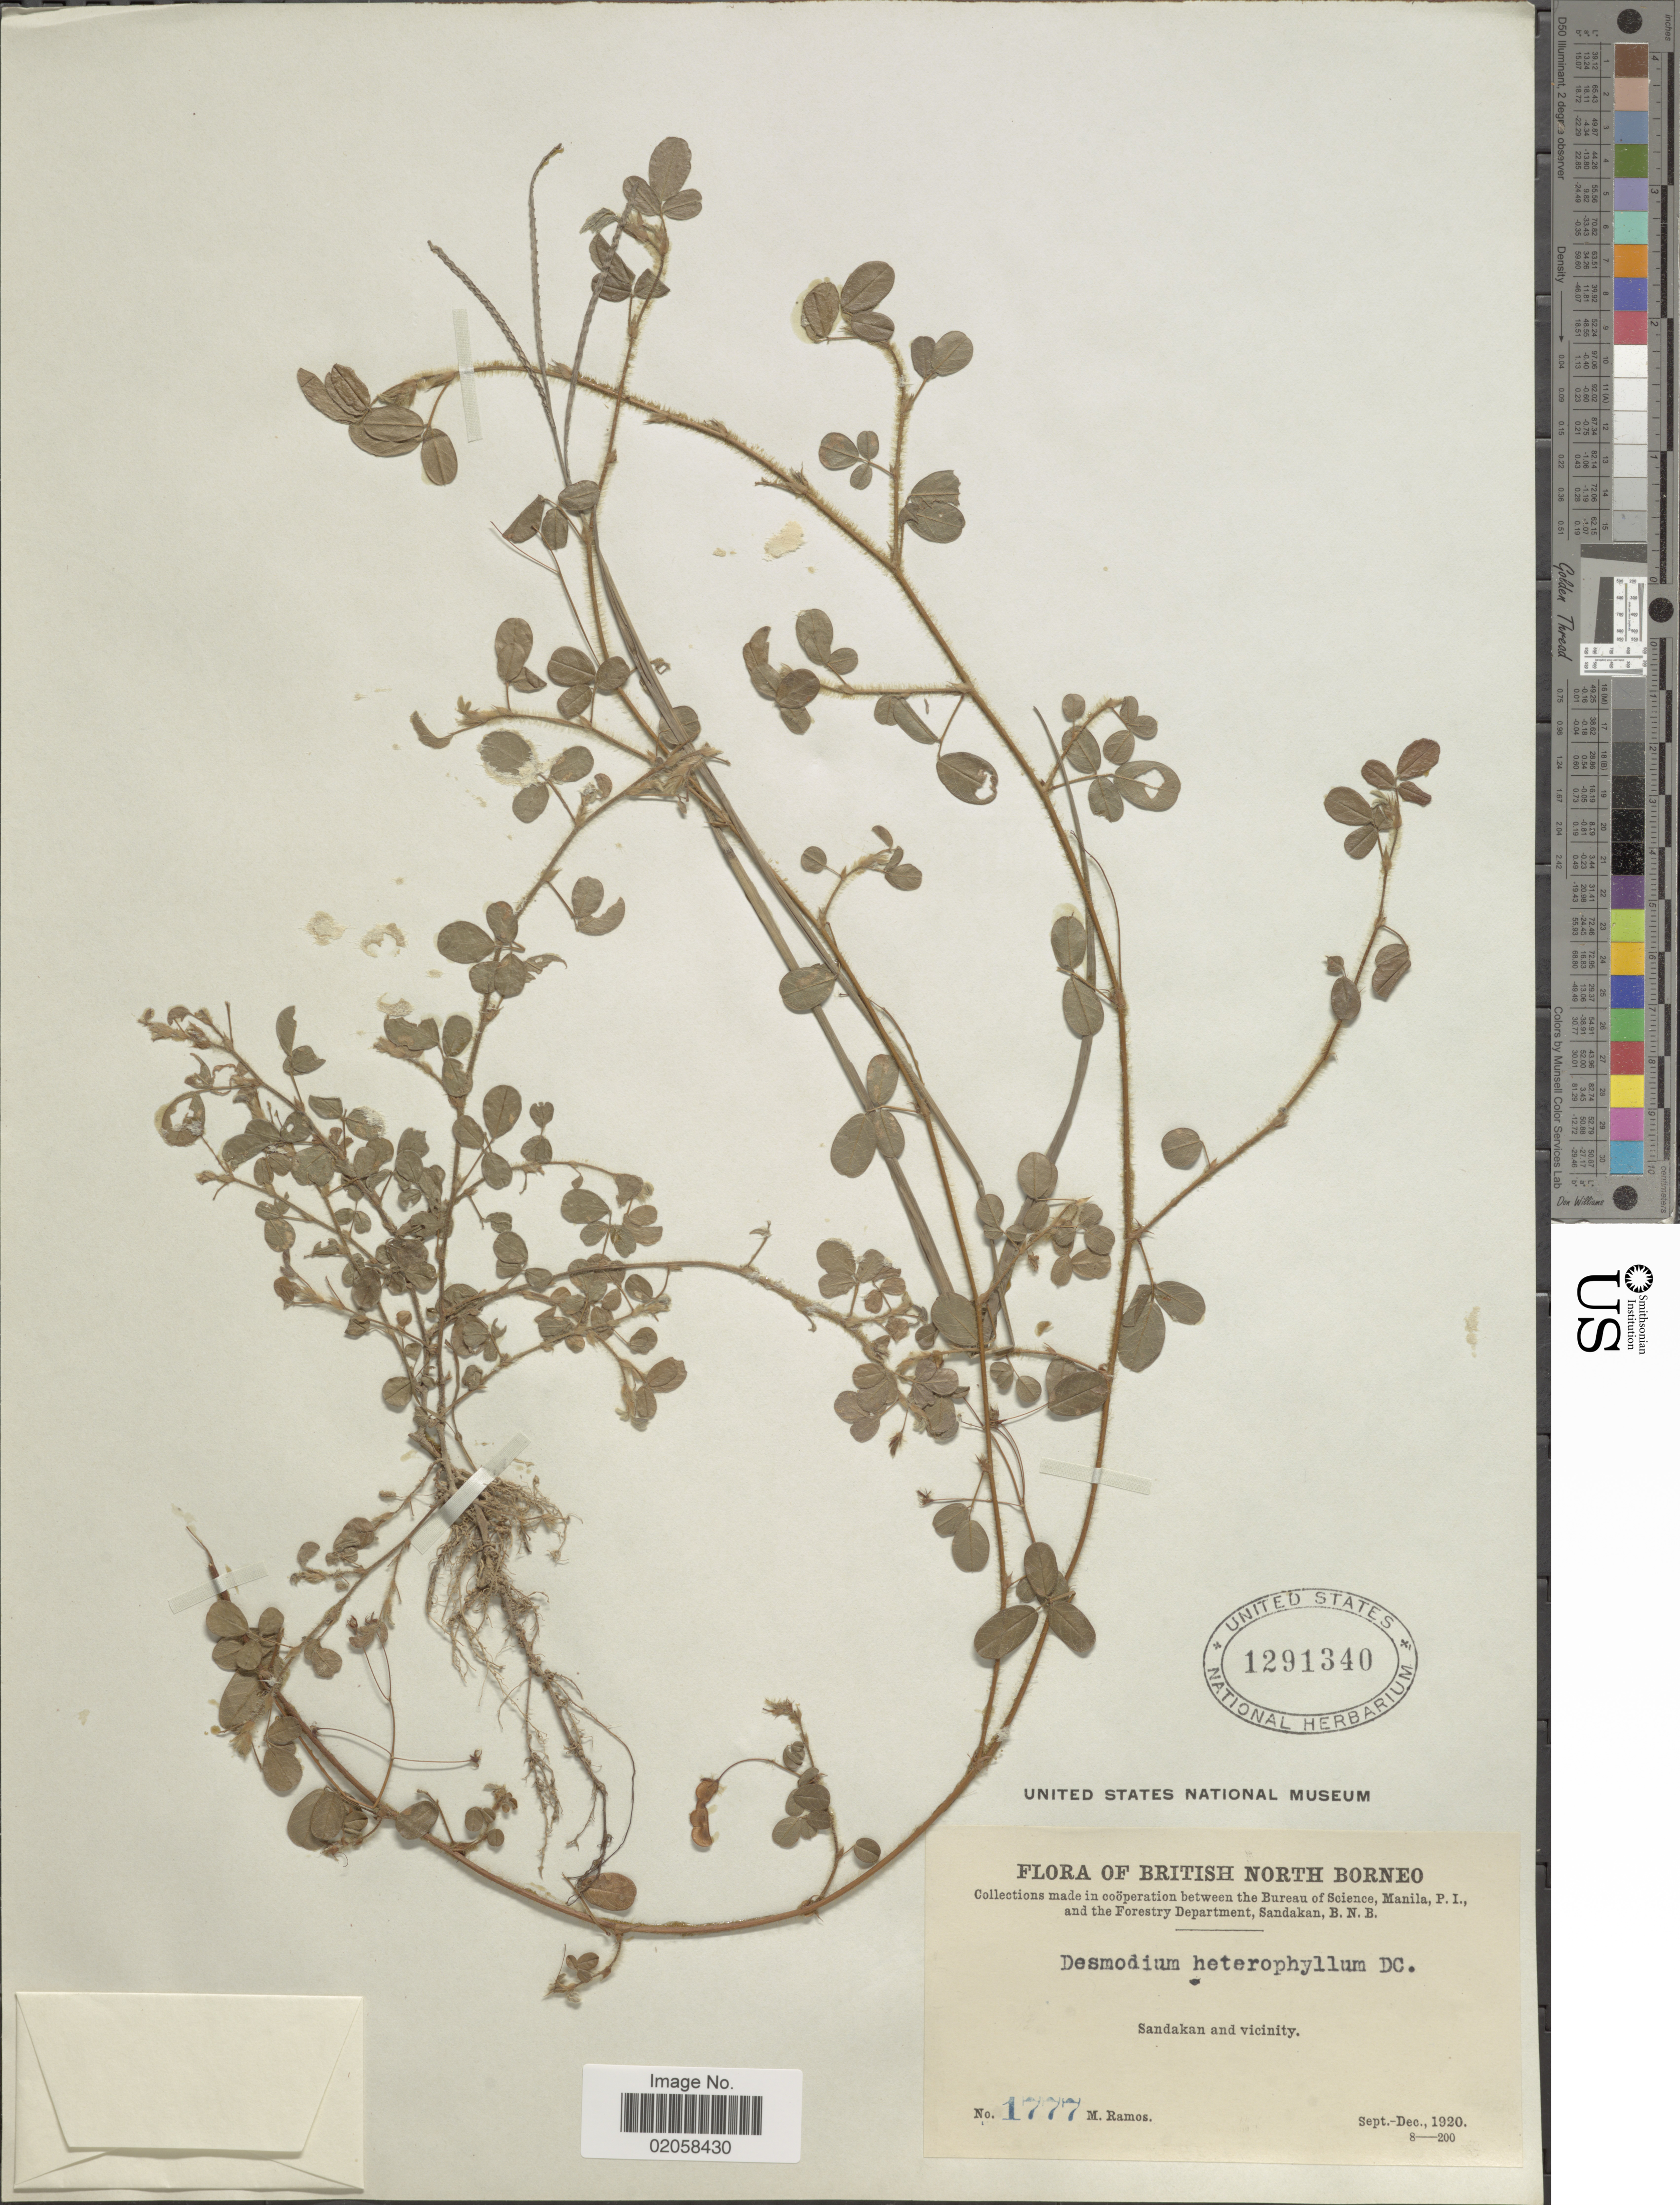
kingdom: Plantae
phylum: Tracheophyta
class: Magnoliopsida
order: Fabales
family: Fabaceae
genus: Grona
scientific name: Grona heterophylla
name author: (Willd.) H. Ohashi & K. Ohashi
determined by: Strong, Mark T., (BOT), Smithsonian Institution - National Museum of Natural History (UNITED STATES)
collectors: M. Ramos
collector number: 1777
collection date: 1920-09/1920-12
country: Malaysia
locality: British North Borneo, Sandakan and vicinity.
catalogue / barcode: US 1291340